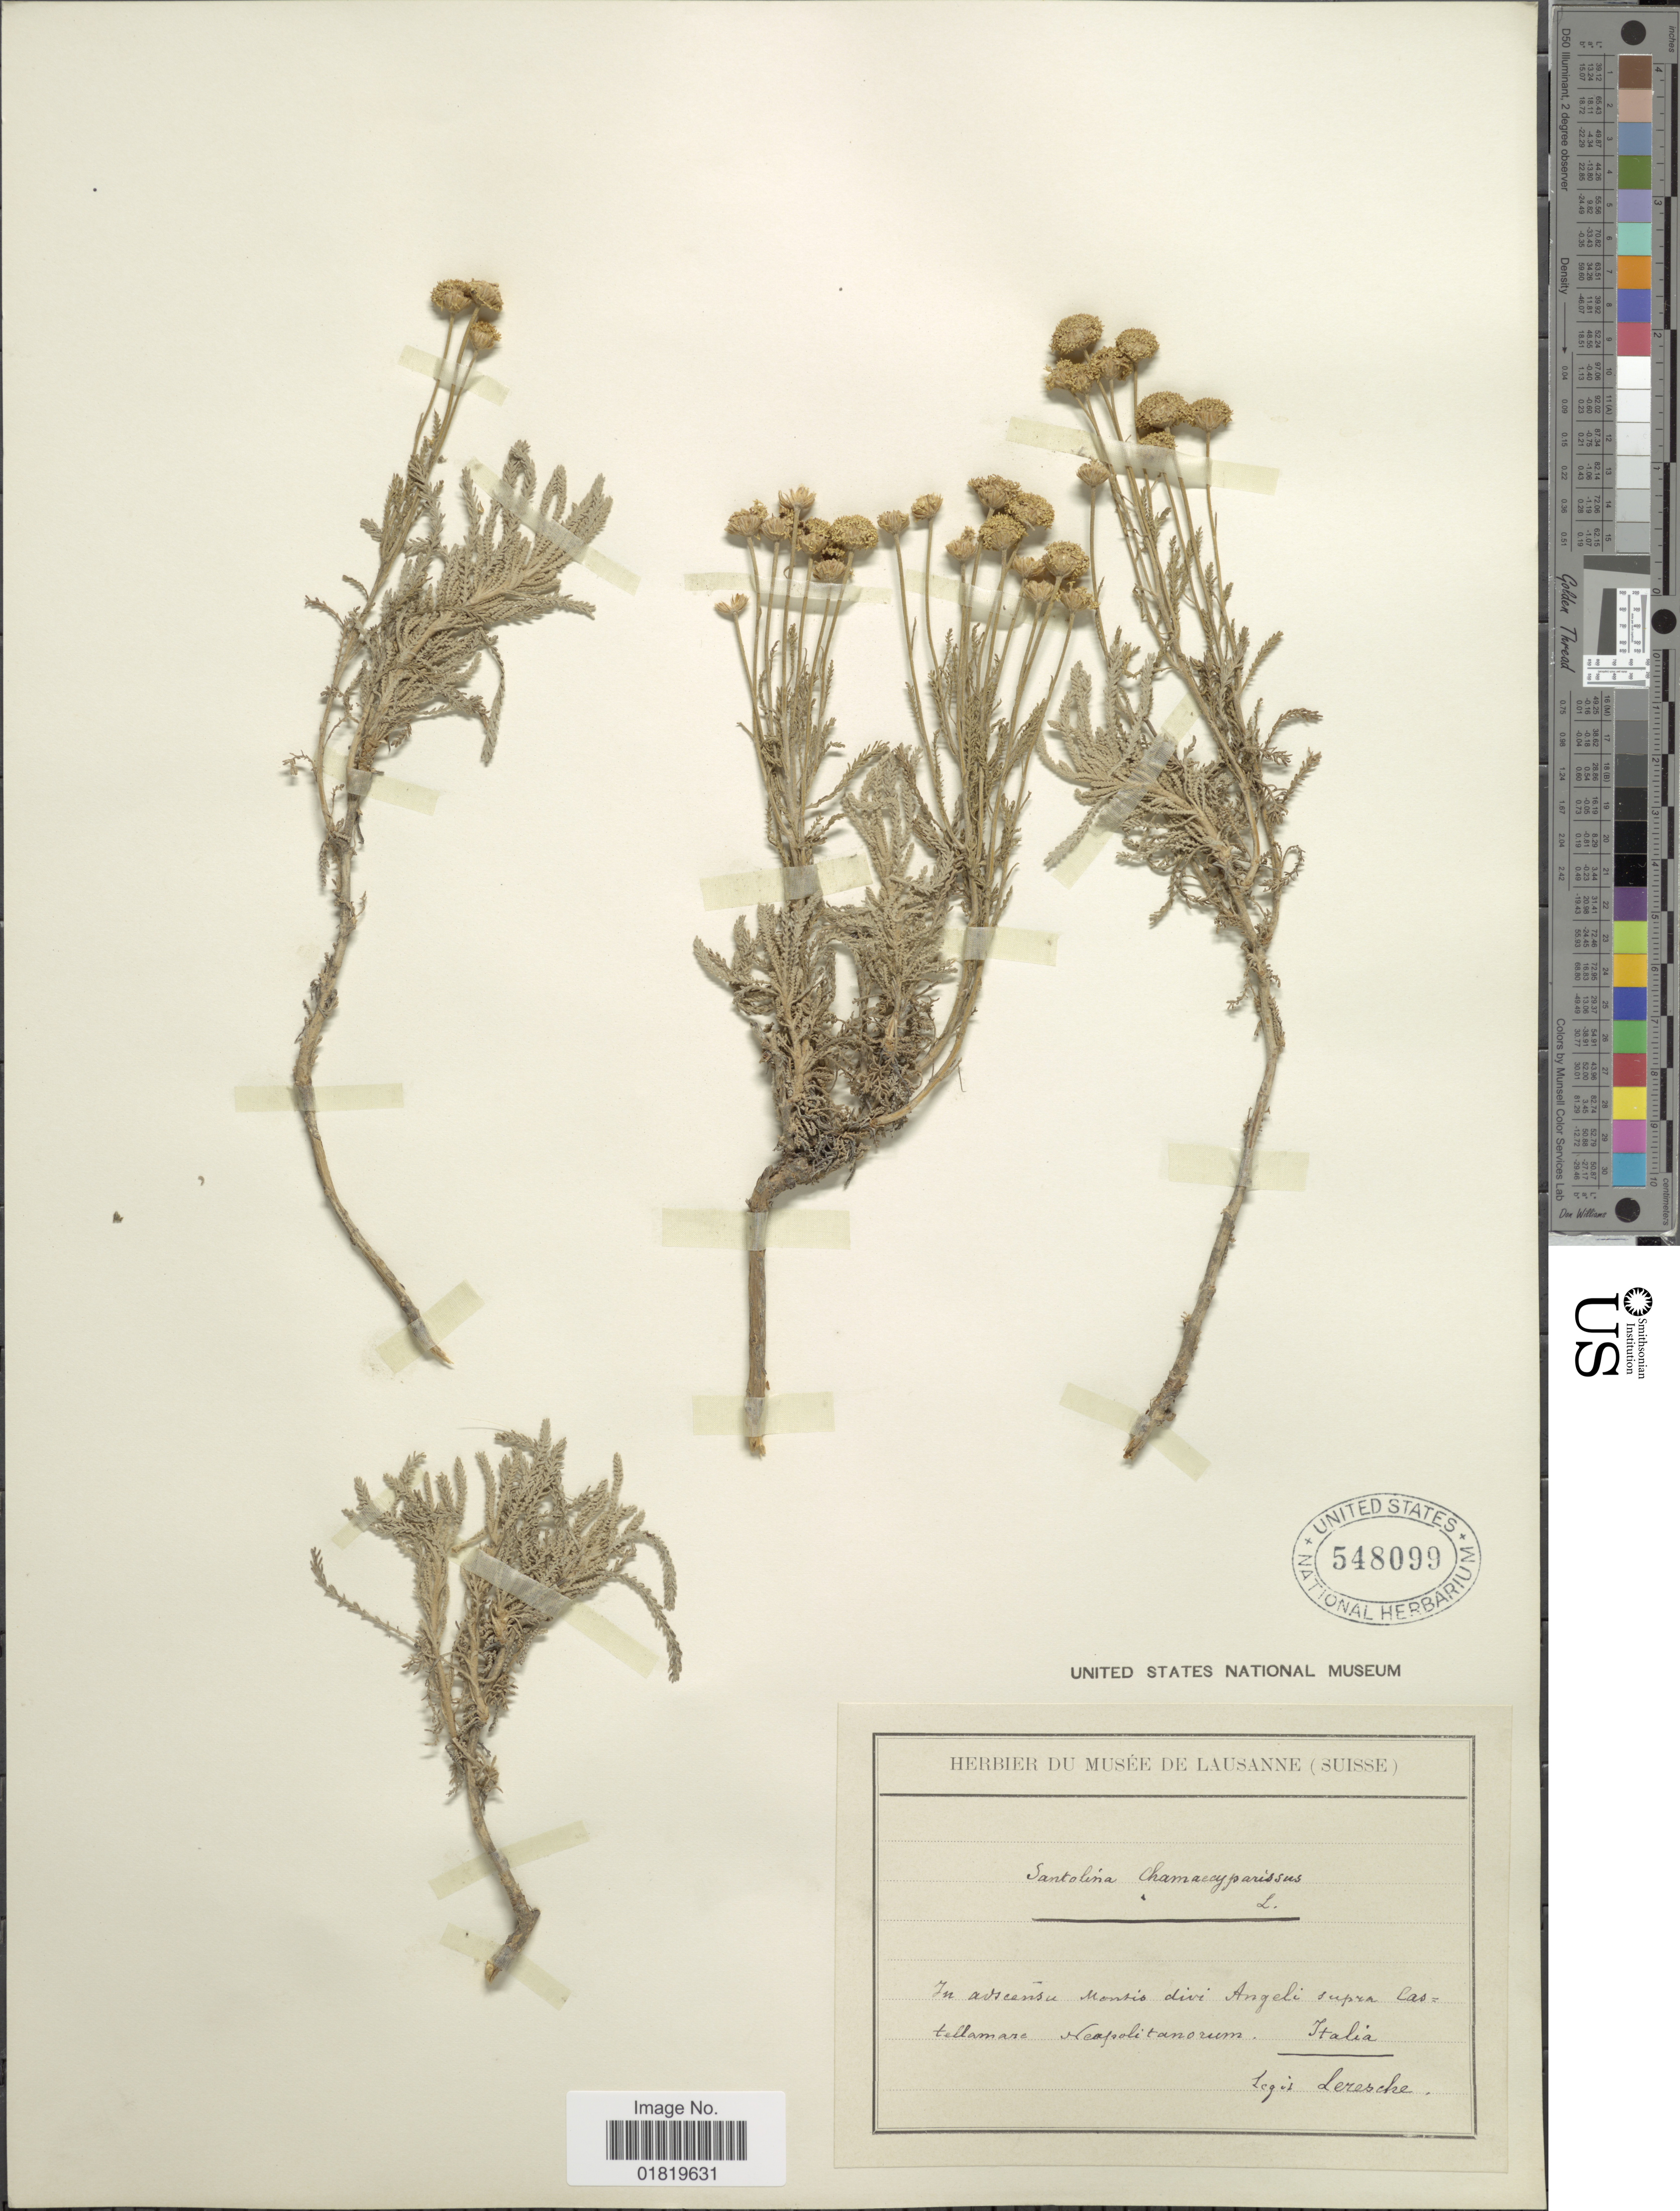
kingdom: Plantae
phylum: Tracheophyta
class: Magnoliopsida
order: Asterales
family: Asteraceae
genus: Santolina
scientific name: Santolina chamaecyparissus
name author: L.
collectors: Leresche, --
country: Italy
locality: In adrensu montis divi Angeli supra Castellamare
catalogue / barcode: US 548099